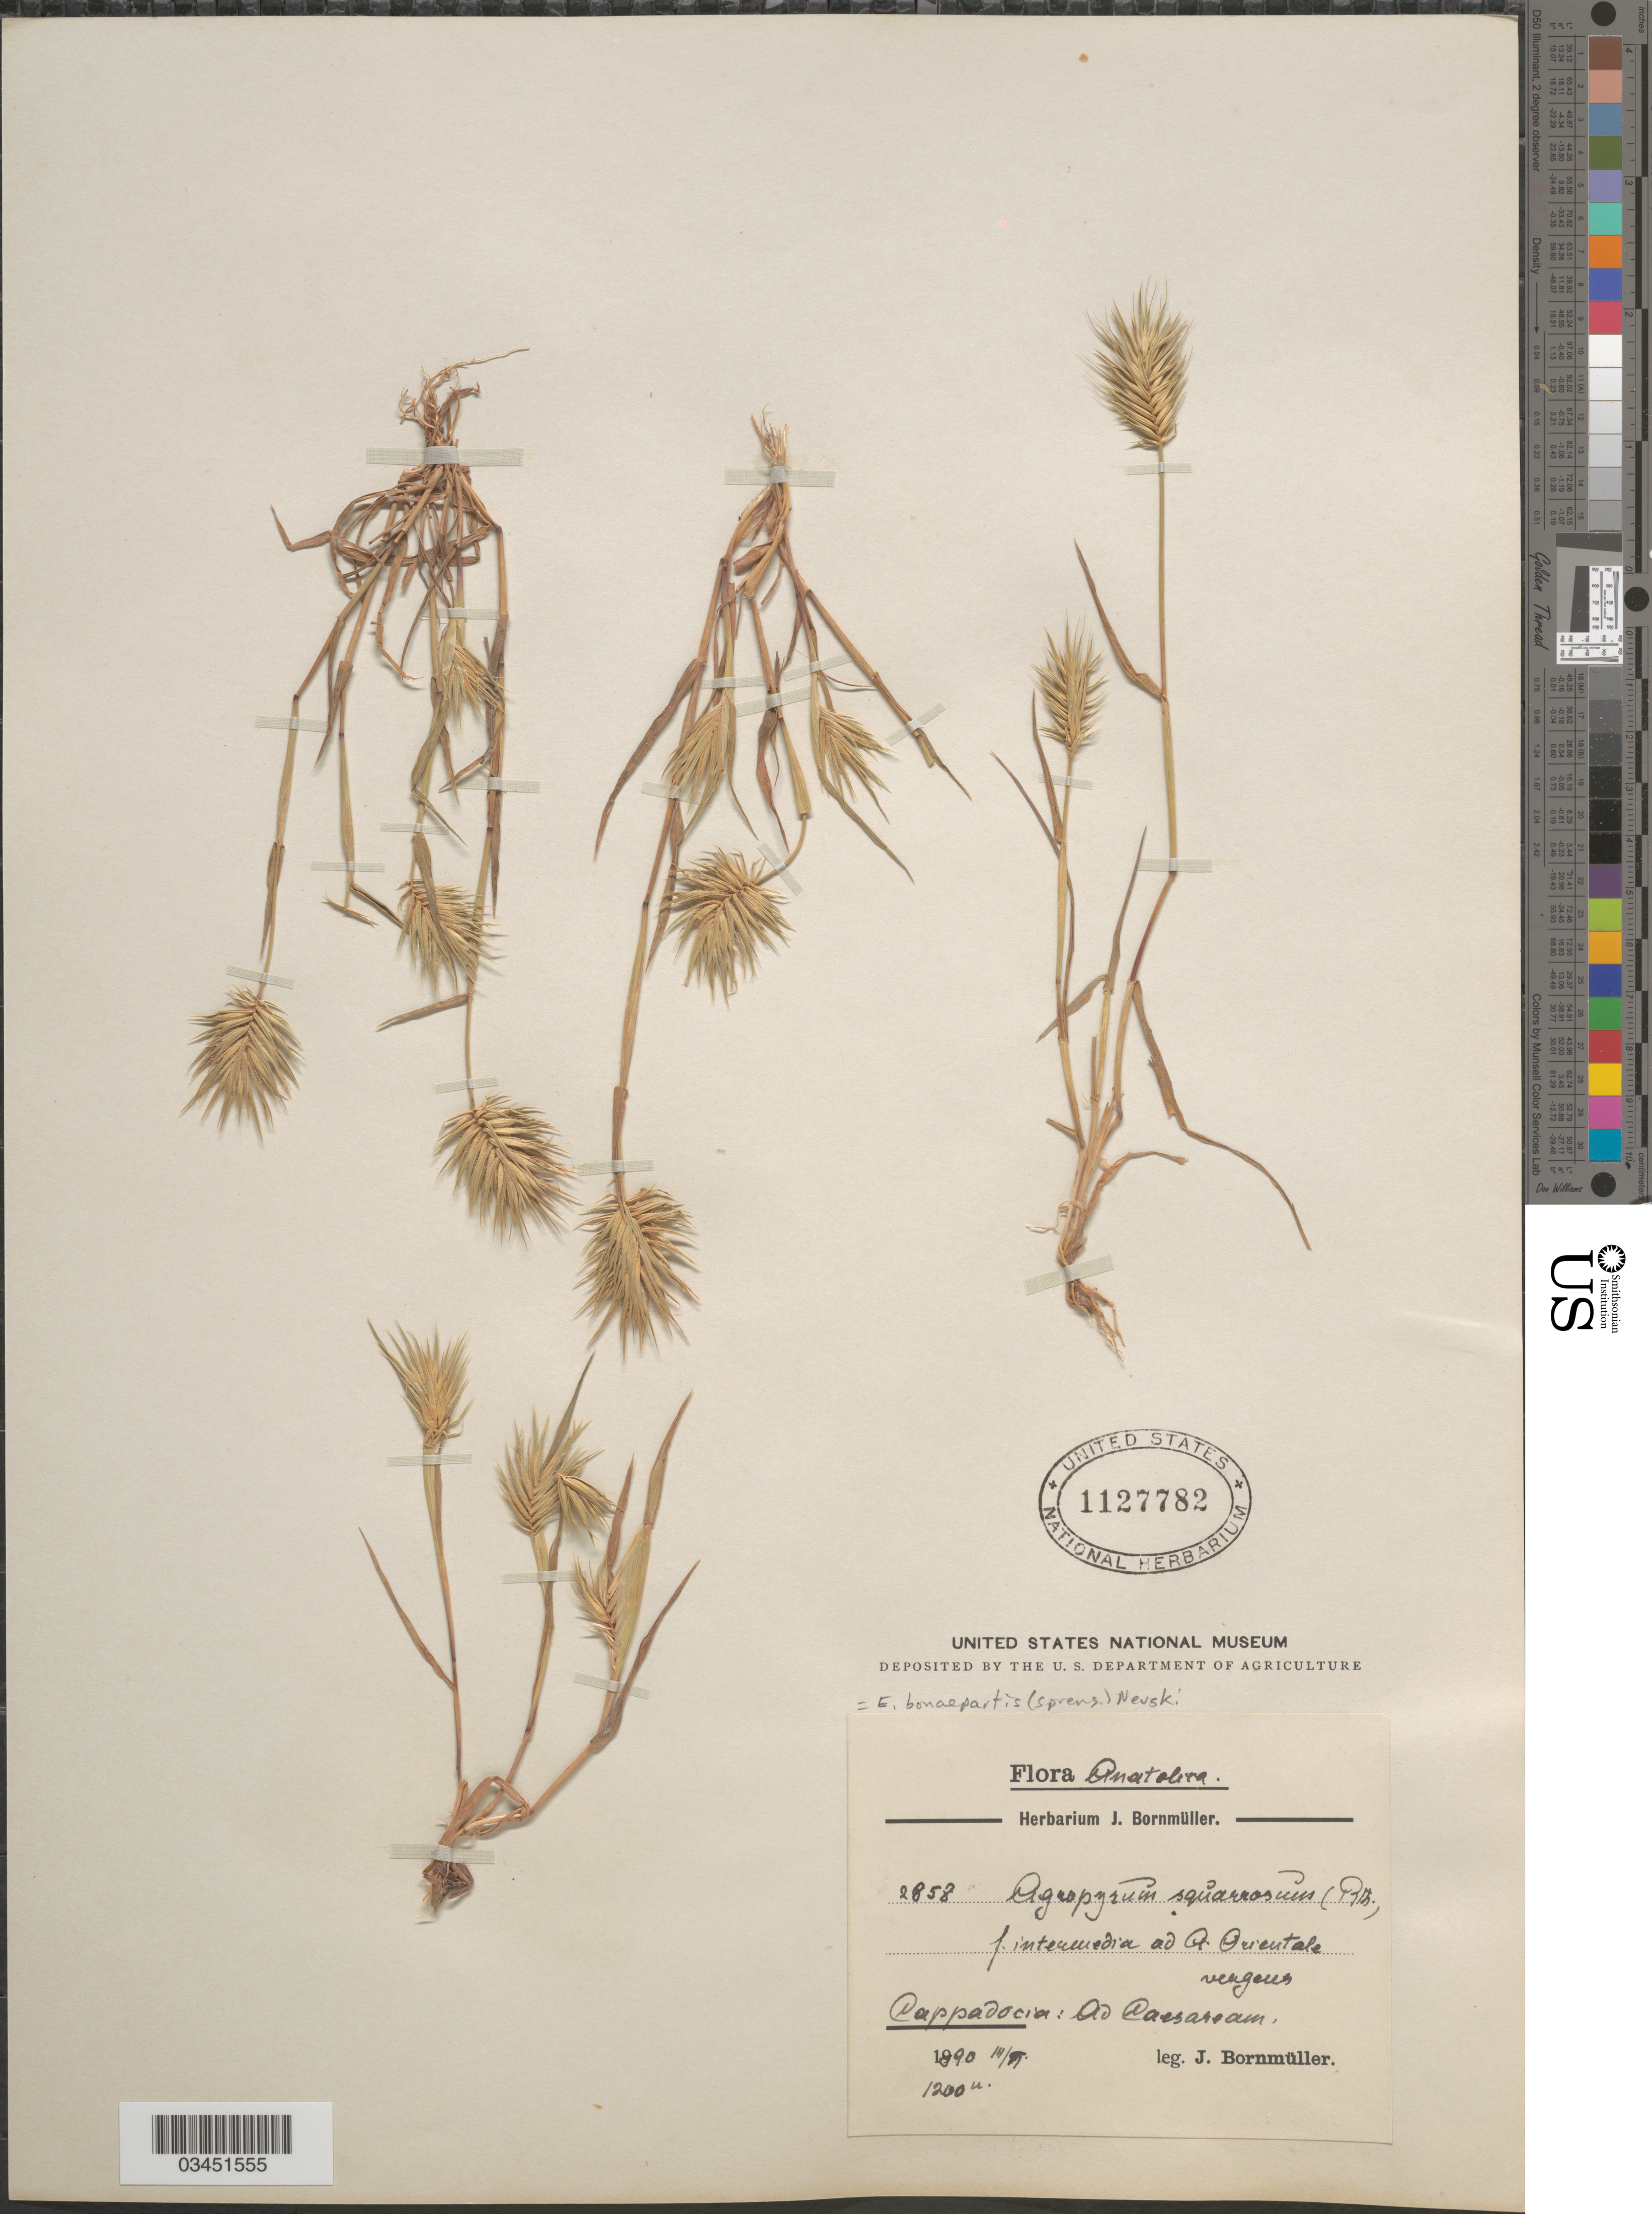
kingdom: Plantae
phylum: Tracheophyta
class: Liliopsida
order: Poales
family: Poaceae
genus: Eremopyrum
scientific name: Eremopyrum bonaepartis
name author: (Spreng.) Nevski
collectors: J. Bornmüller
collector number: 2858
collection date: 1890-06-14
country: Turkey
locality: Anatolica. Cappadocia: Ad Caesaream.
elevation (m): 1200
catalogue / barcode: US 1127782